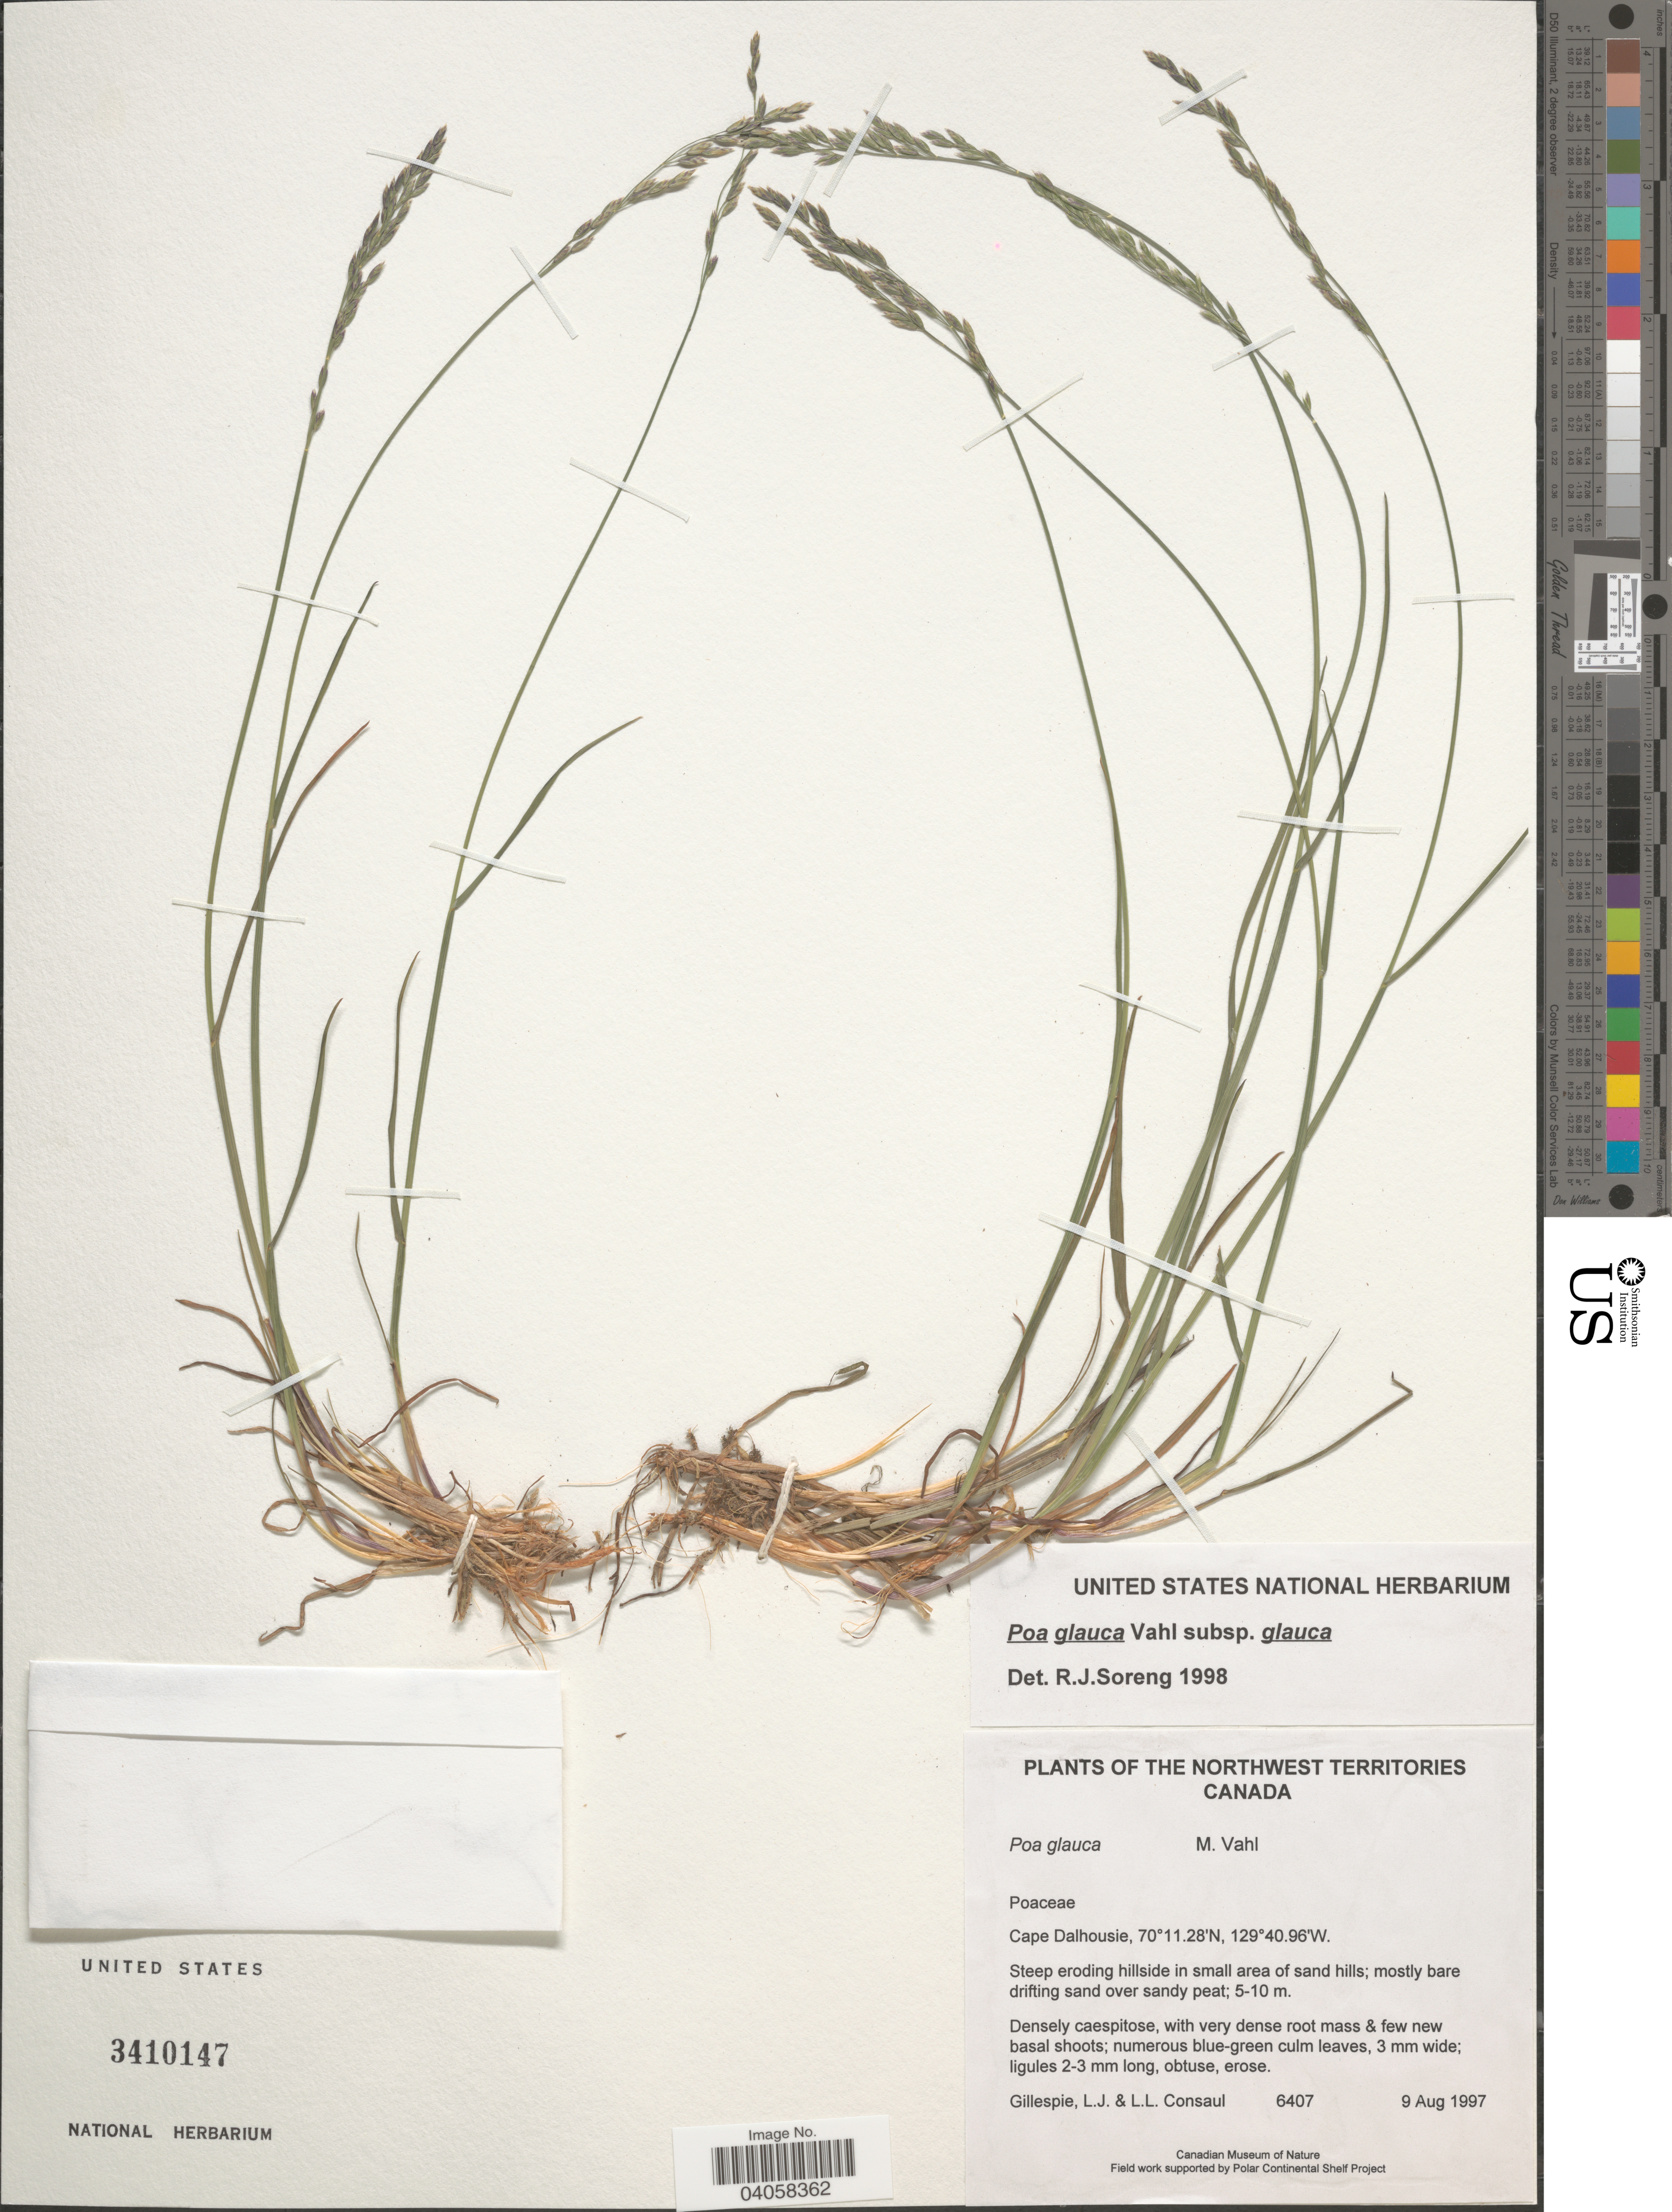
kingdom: Plantae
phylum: Tracheophyta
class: Liliopsida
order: Poales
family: Poaceae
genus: Poa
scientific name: Poa glauca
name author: Vahl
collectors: L. Gillespie & L. Consaul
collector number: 6407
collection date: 1997-08-09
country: Canada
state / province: Northwest Territories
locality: Cape Dalhousie.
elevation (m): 5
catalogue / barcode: US 3410147